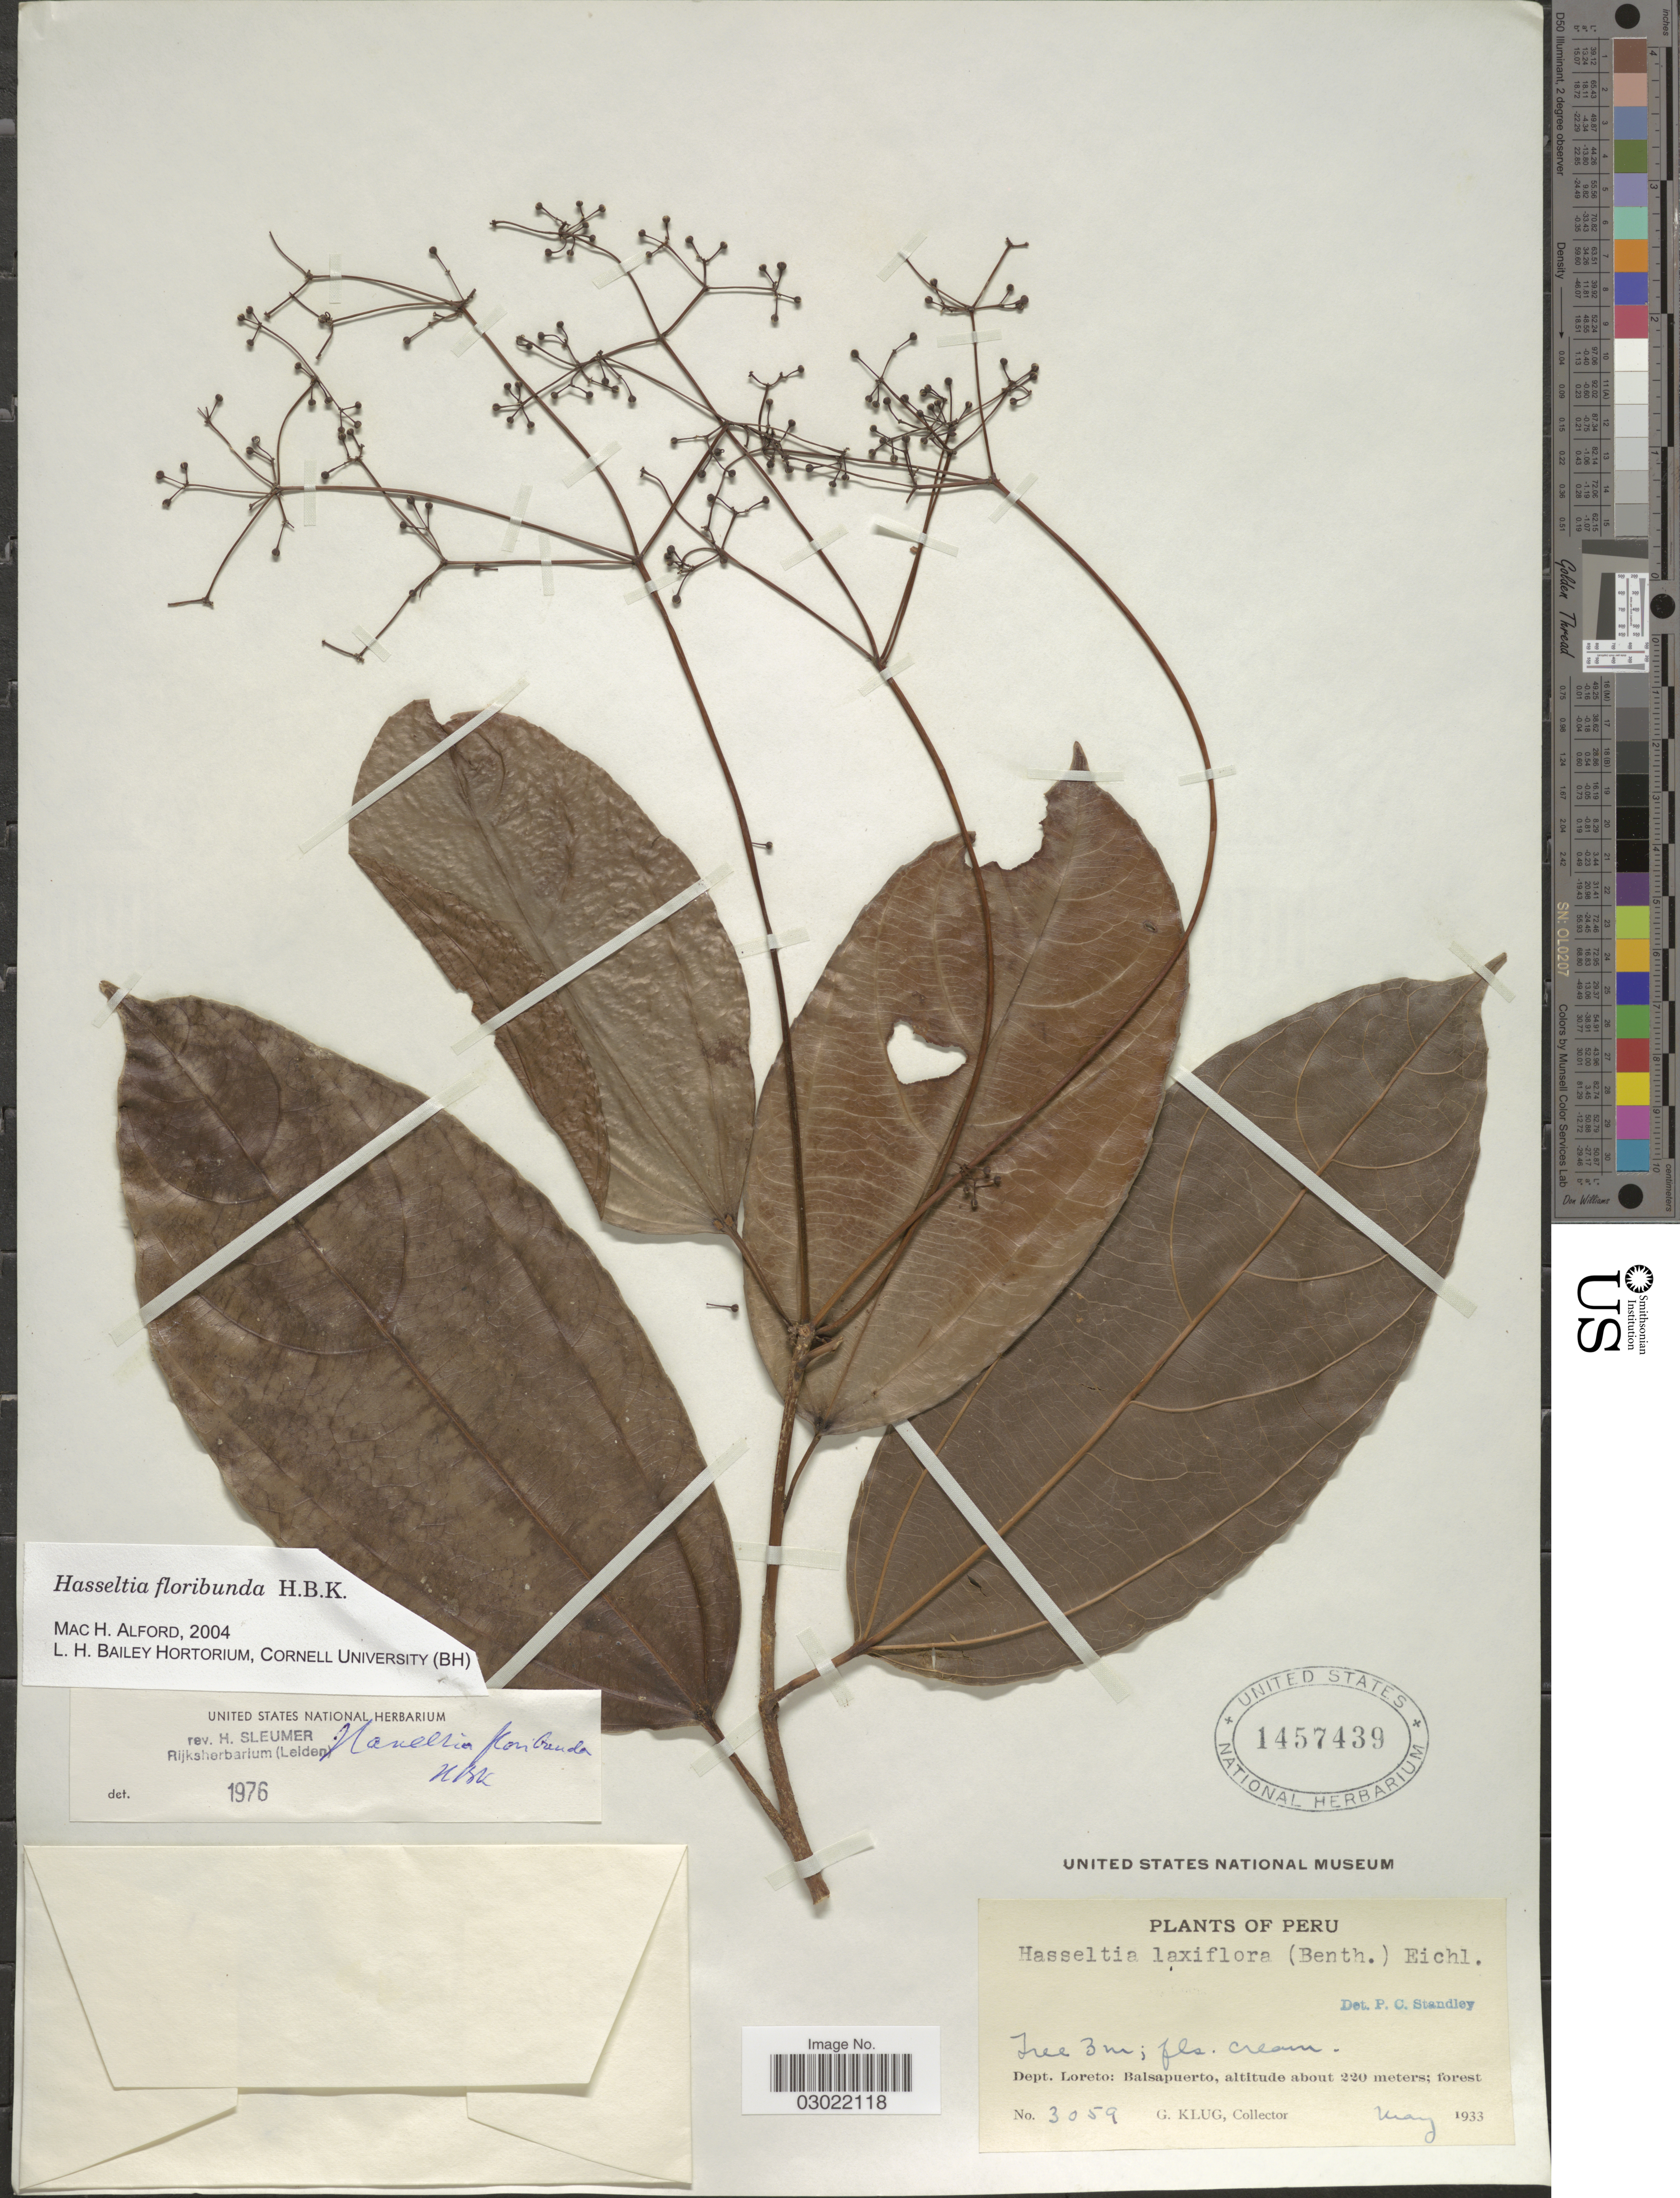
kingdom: Plantae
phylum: Tracheophyta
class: Magnoliopsida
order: Malpighiales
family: Salicaceae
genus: Hasseltia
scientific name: Hasseltia floribunda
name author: Kunth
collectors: G. Klug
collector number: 3059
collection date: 1933-05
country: Peru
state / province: Loreto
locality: Dept. Loreto: Balsapuerto.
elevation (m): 220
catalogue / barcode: US 1457439